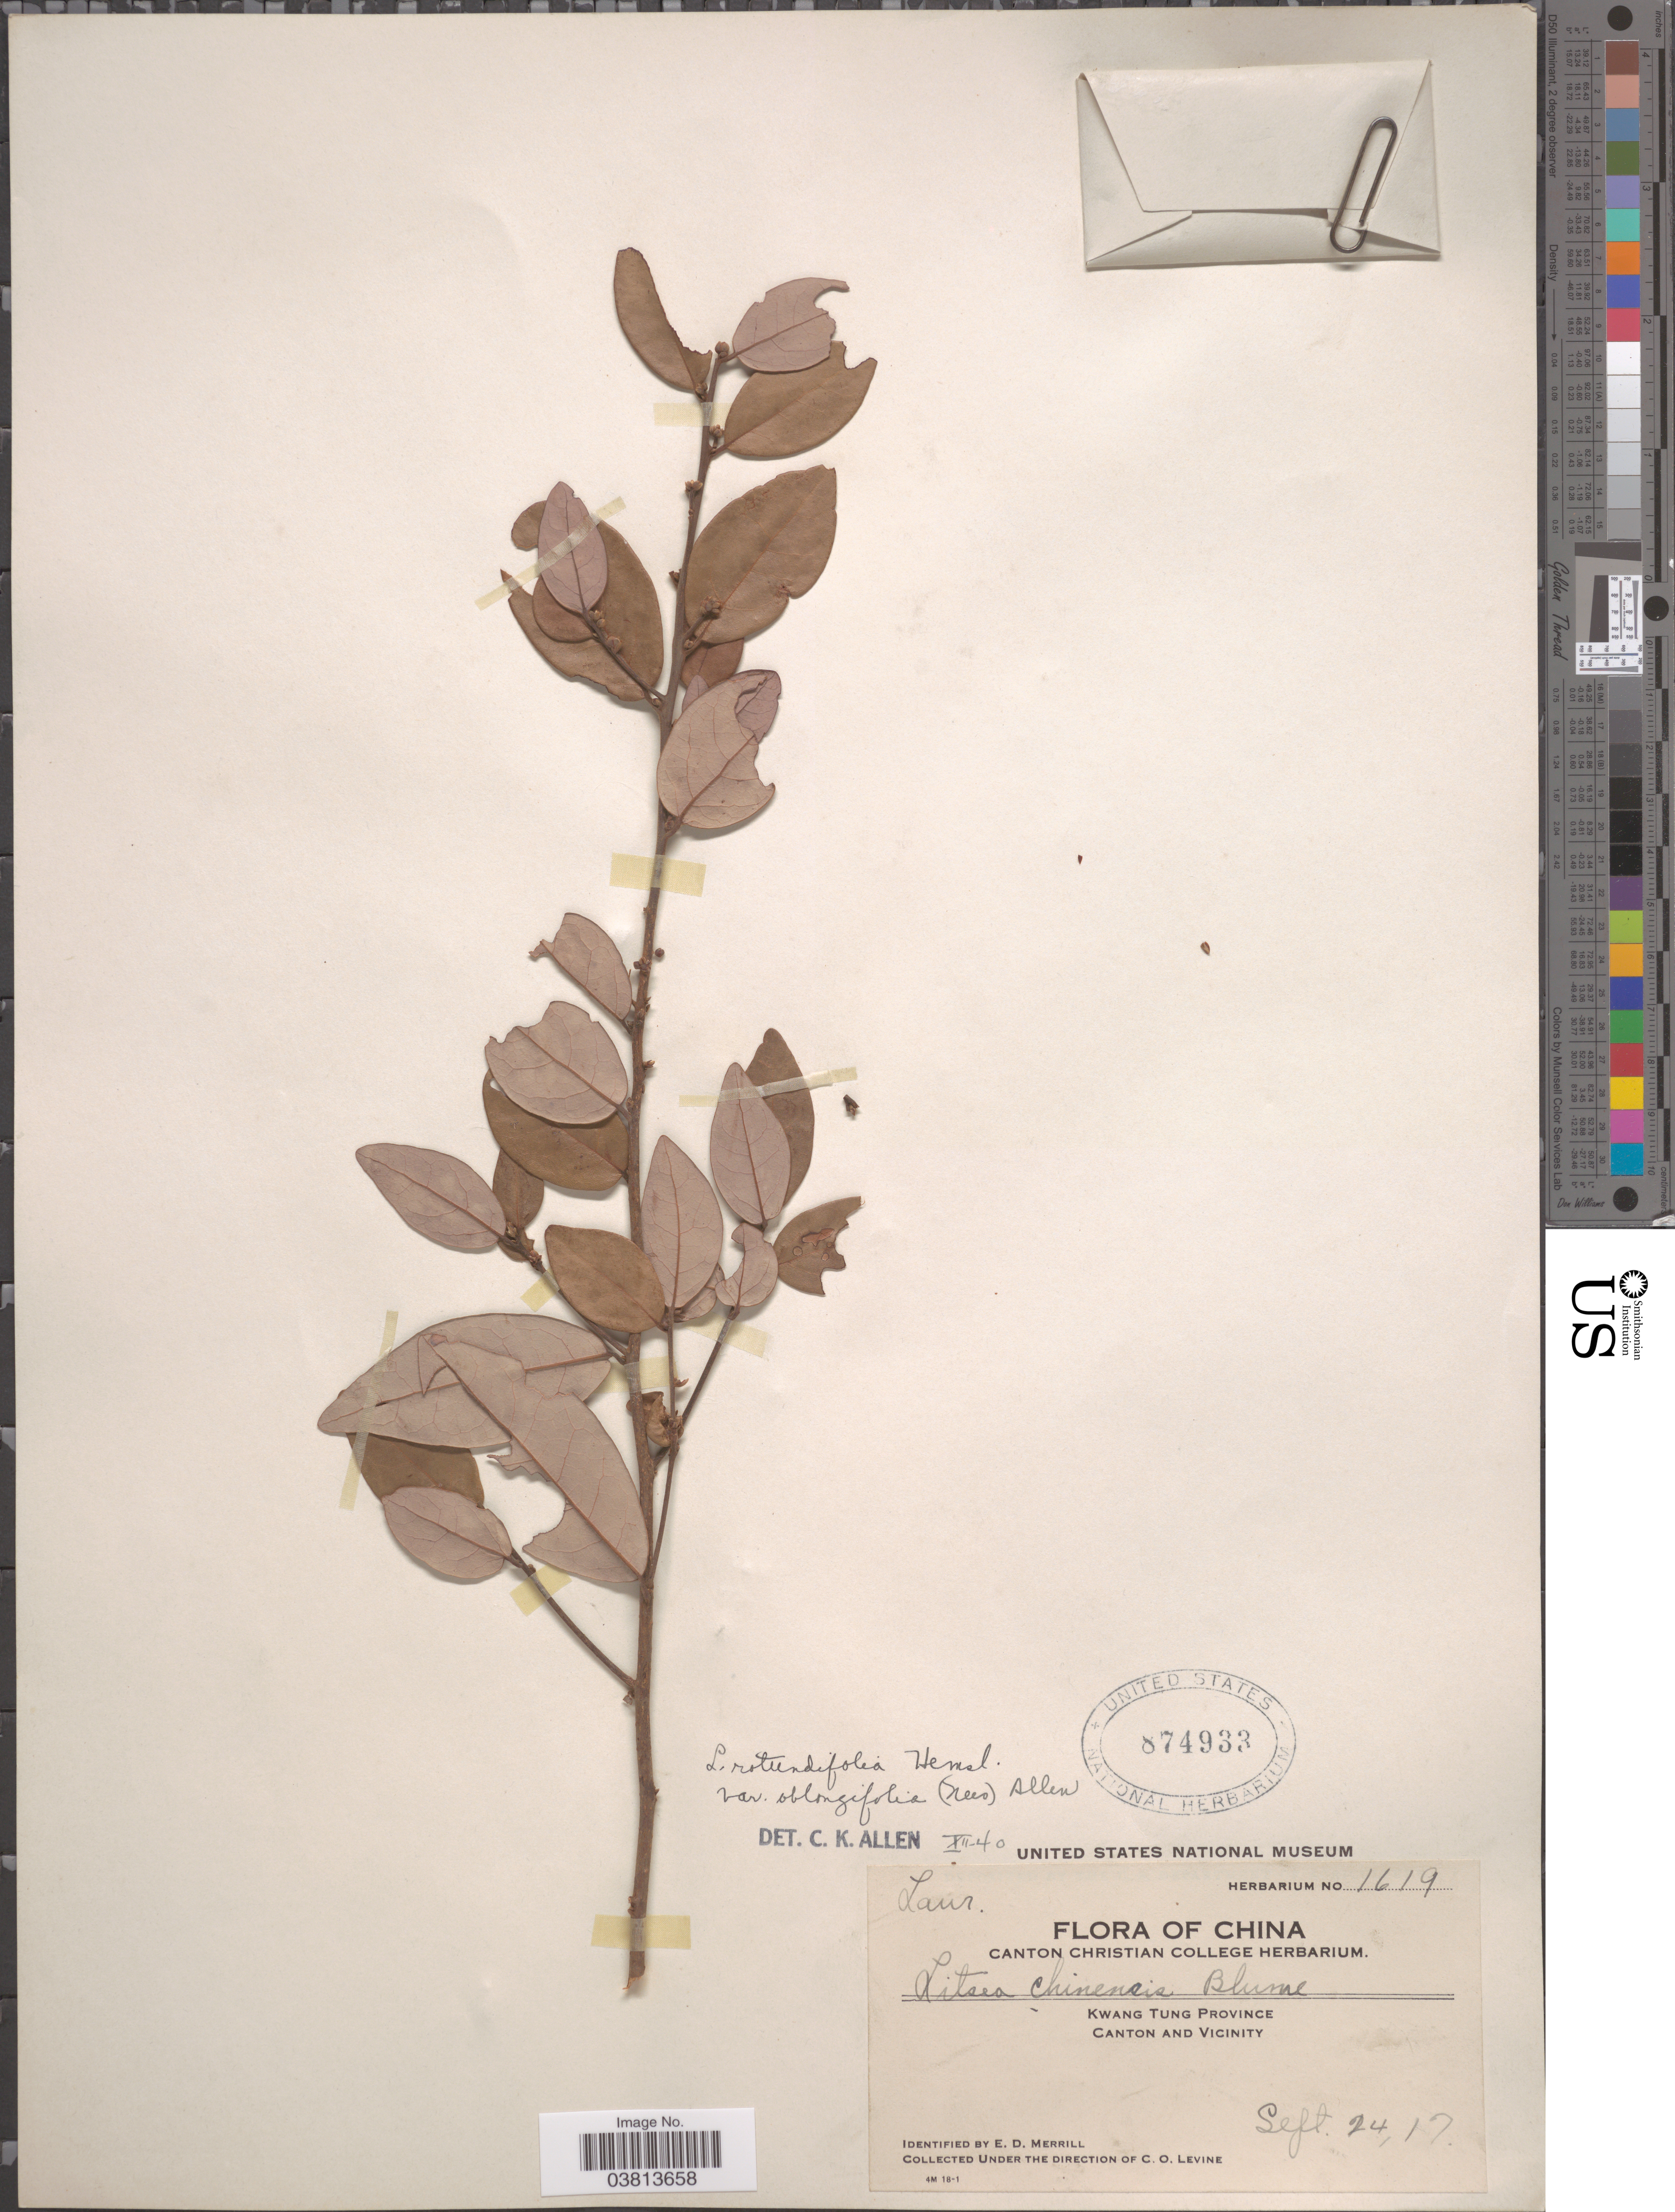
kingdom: Plantae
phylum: Tracheophyta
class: Magnoliopsida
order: Laurales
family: Lauraceae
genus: Litsea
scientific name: Litsea rotundifolia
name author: Hemsl.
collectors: C. O. Levine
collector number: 1619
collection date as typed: Transcribed d/m/y: 24/9/17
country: China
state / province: Guangdong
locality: Kwang Tung Province. Canton and Vicinity.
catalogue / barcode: US 874933